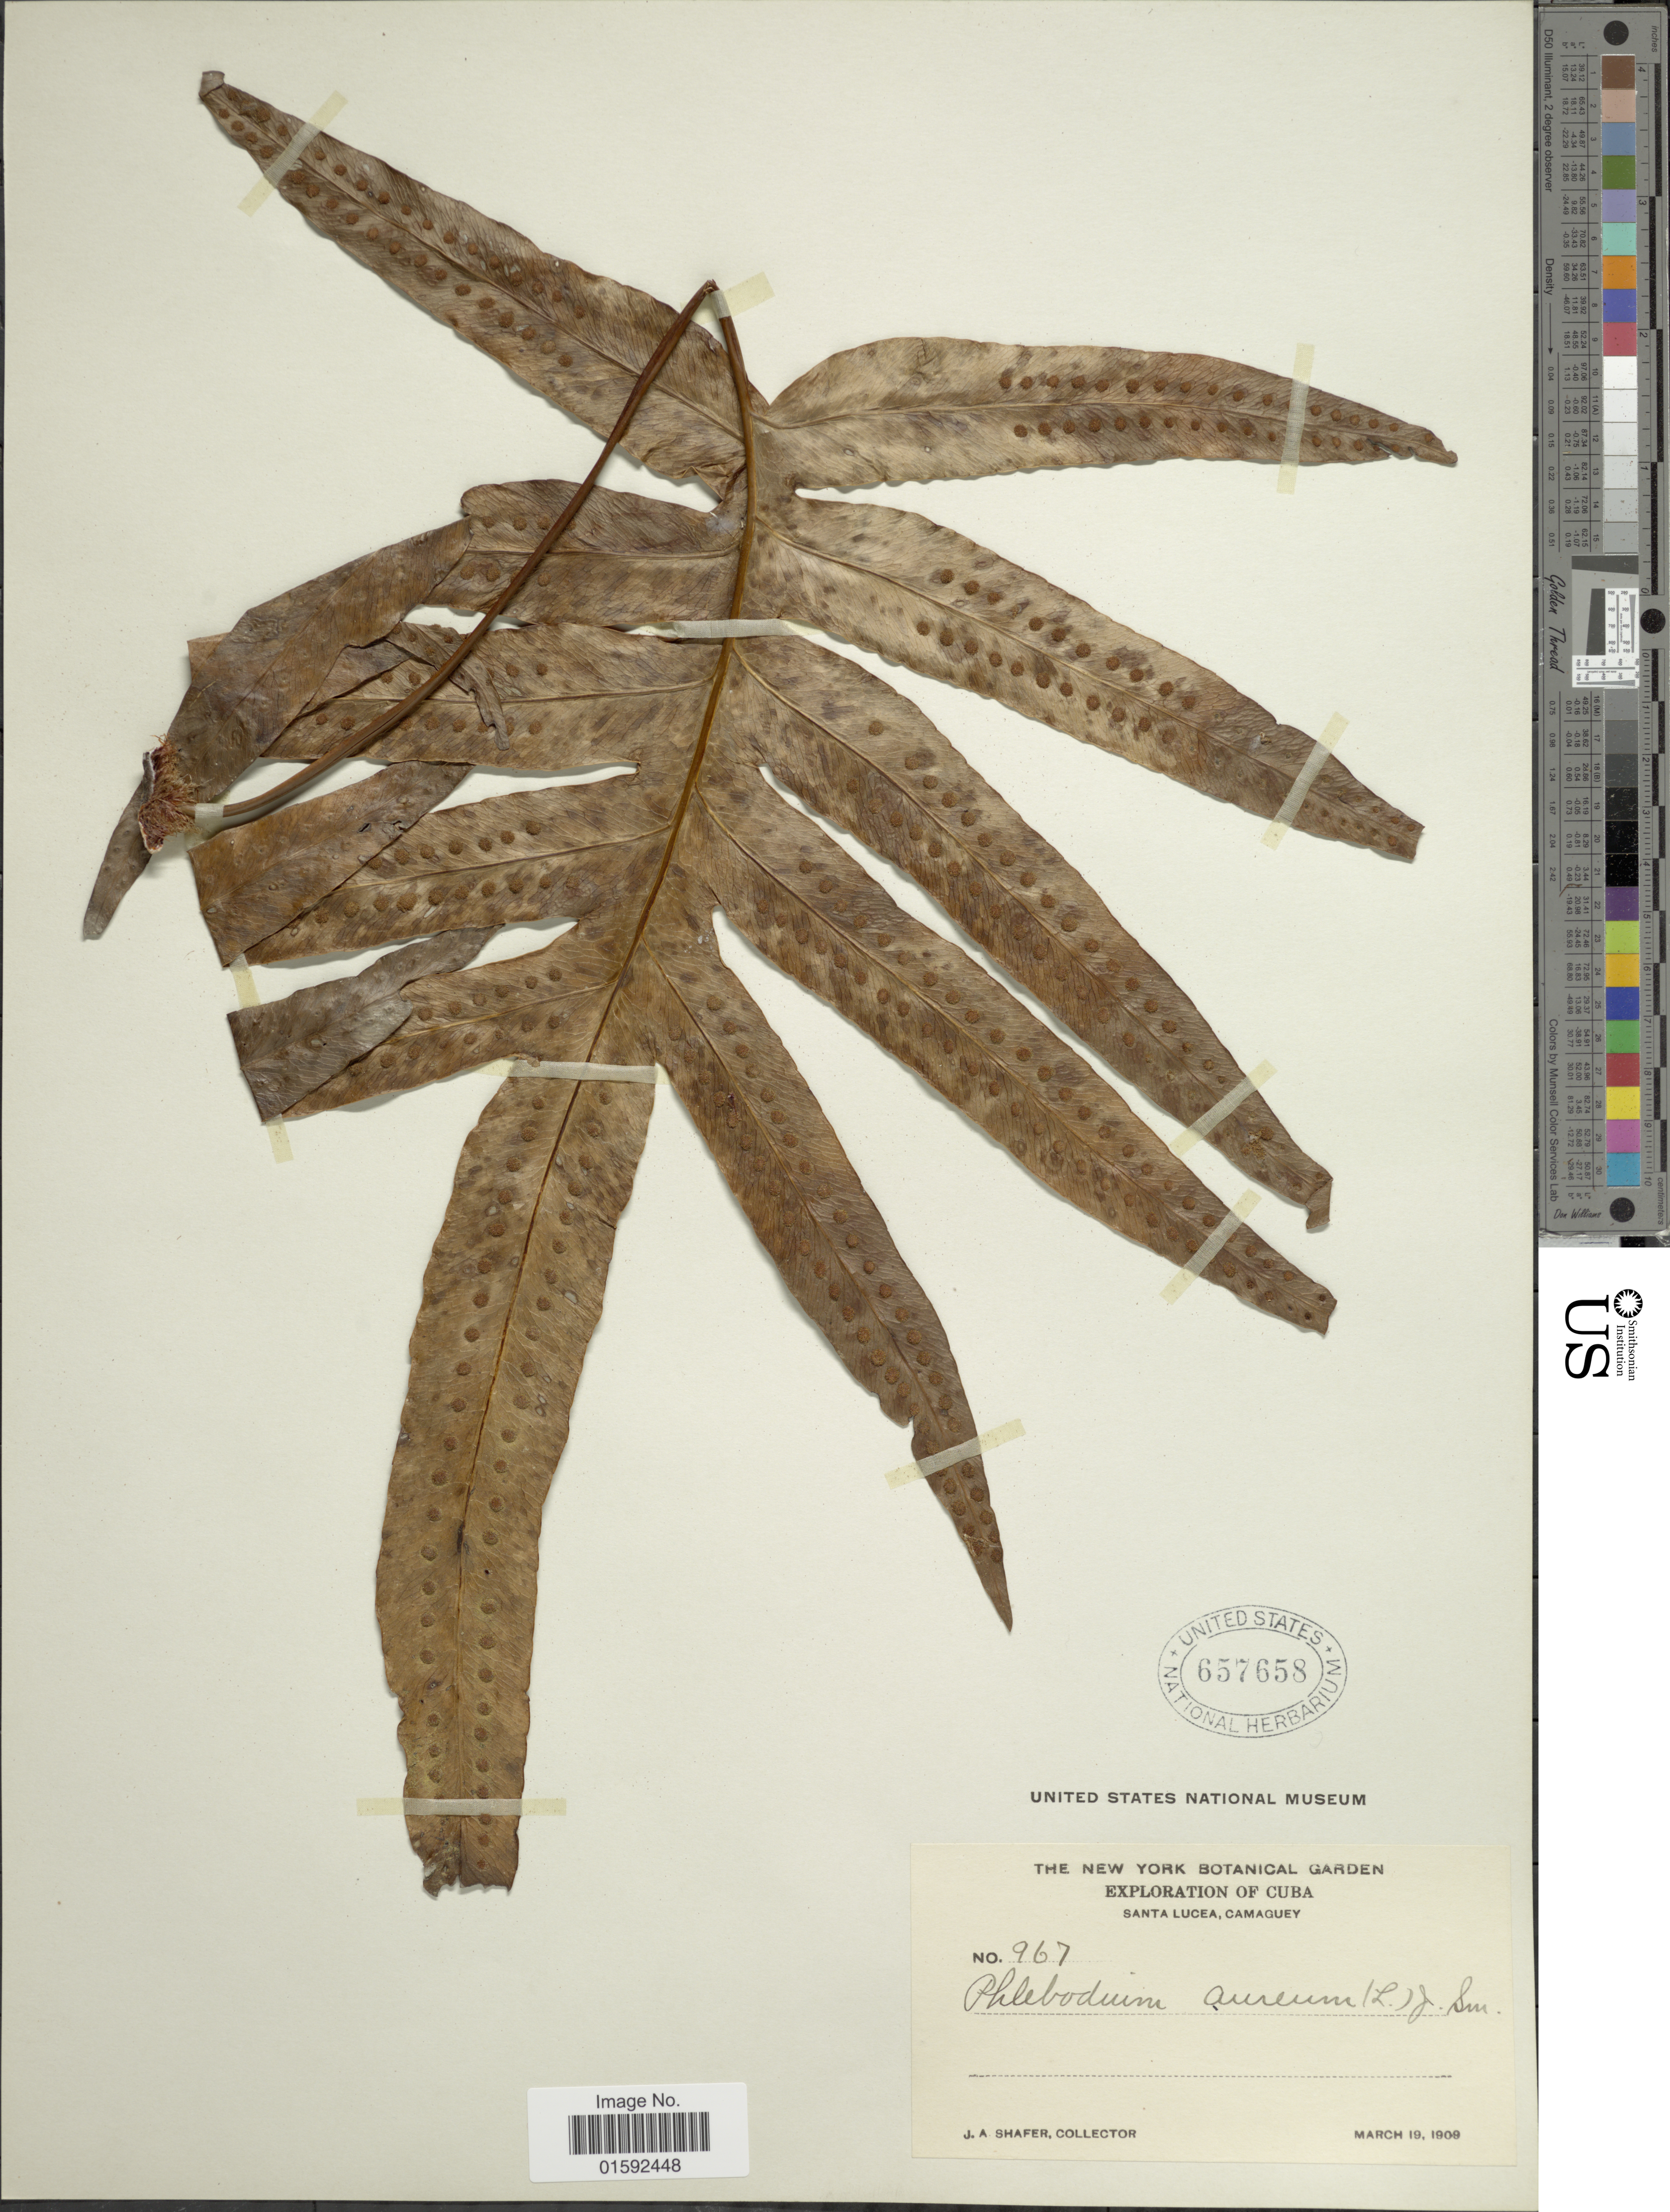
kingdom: Plantae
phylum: Tracheophyta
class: Polypodiopsida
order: Polypodiales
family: Polypodiaceae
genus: Phlebodium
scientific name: Phlebodium pseudoaureum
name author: (Cav.) Lellinger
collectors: J. A. Shafer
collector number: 967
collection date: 1909-03-19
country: Cuba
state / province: Camagüey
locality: Cuba, Santa Lucea, Camaguey.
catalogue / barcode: US 657658